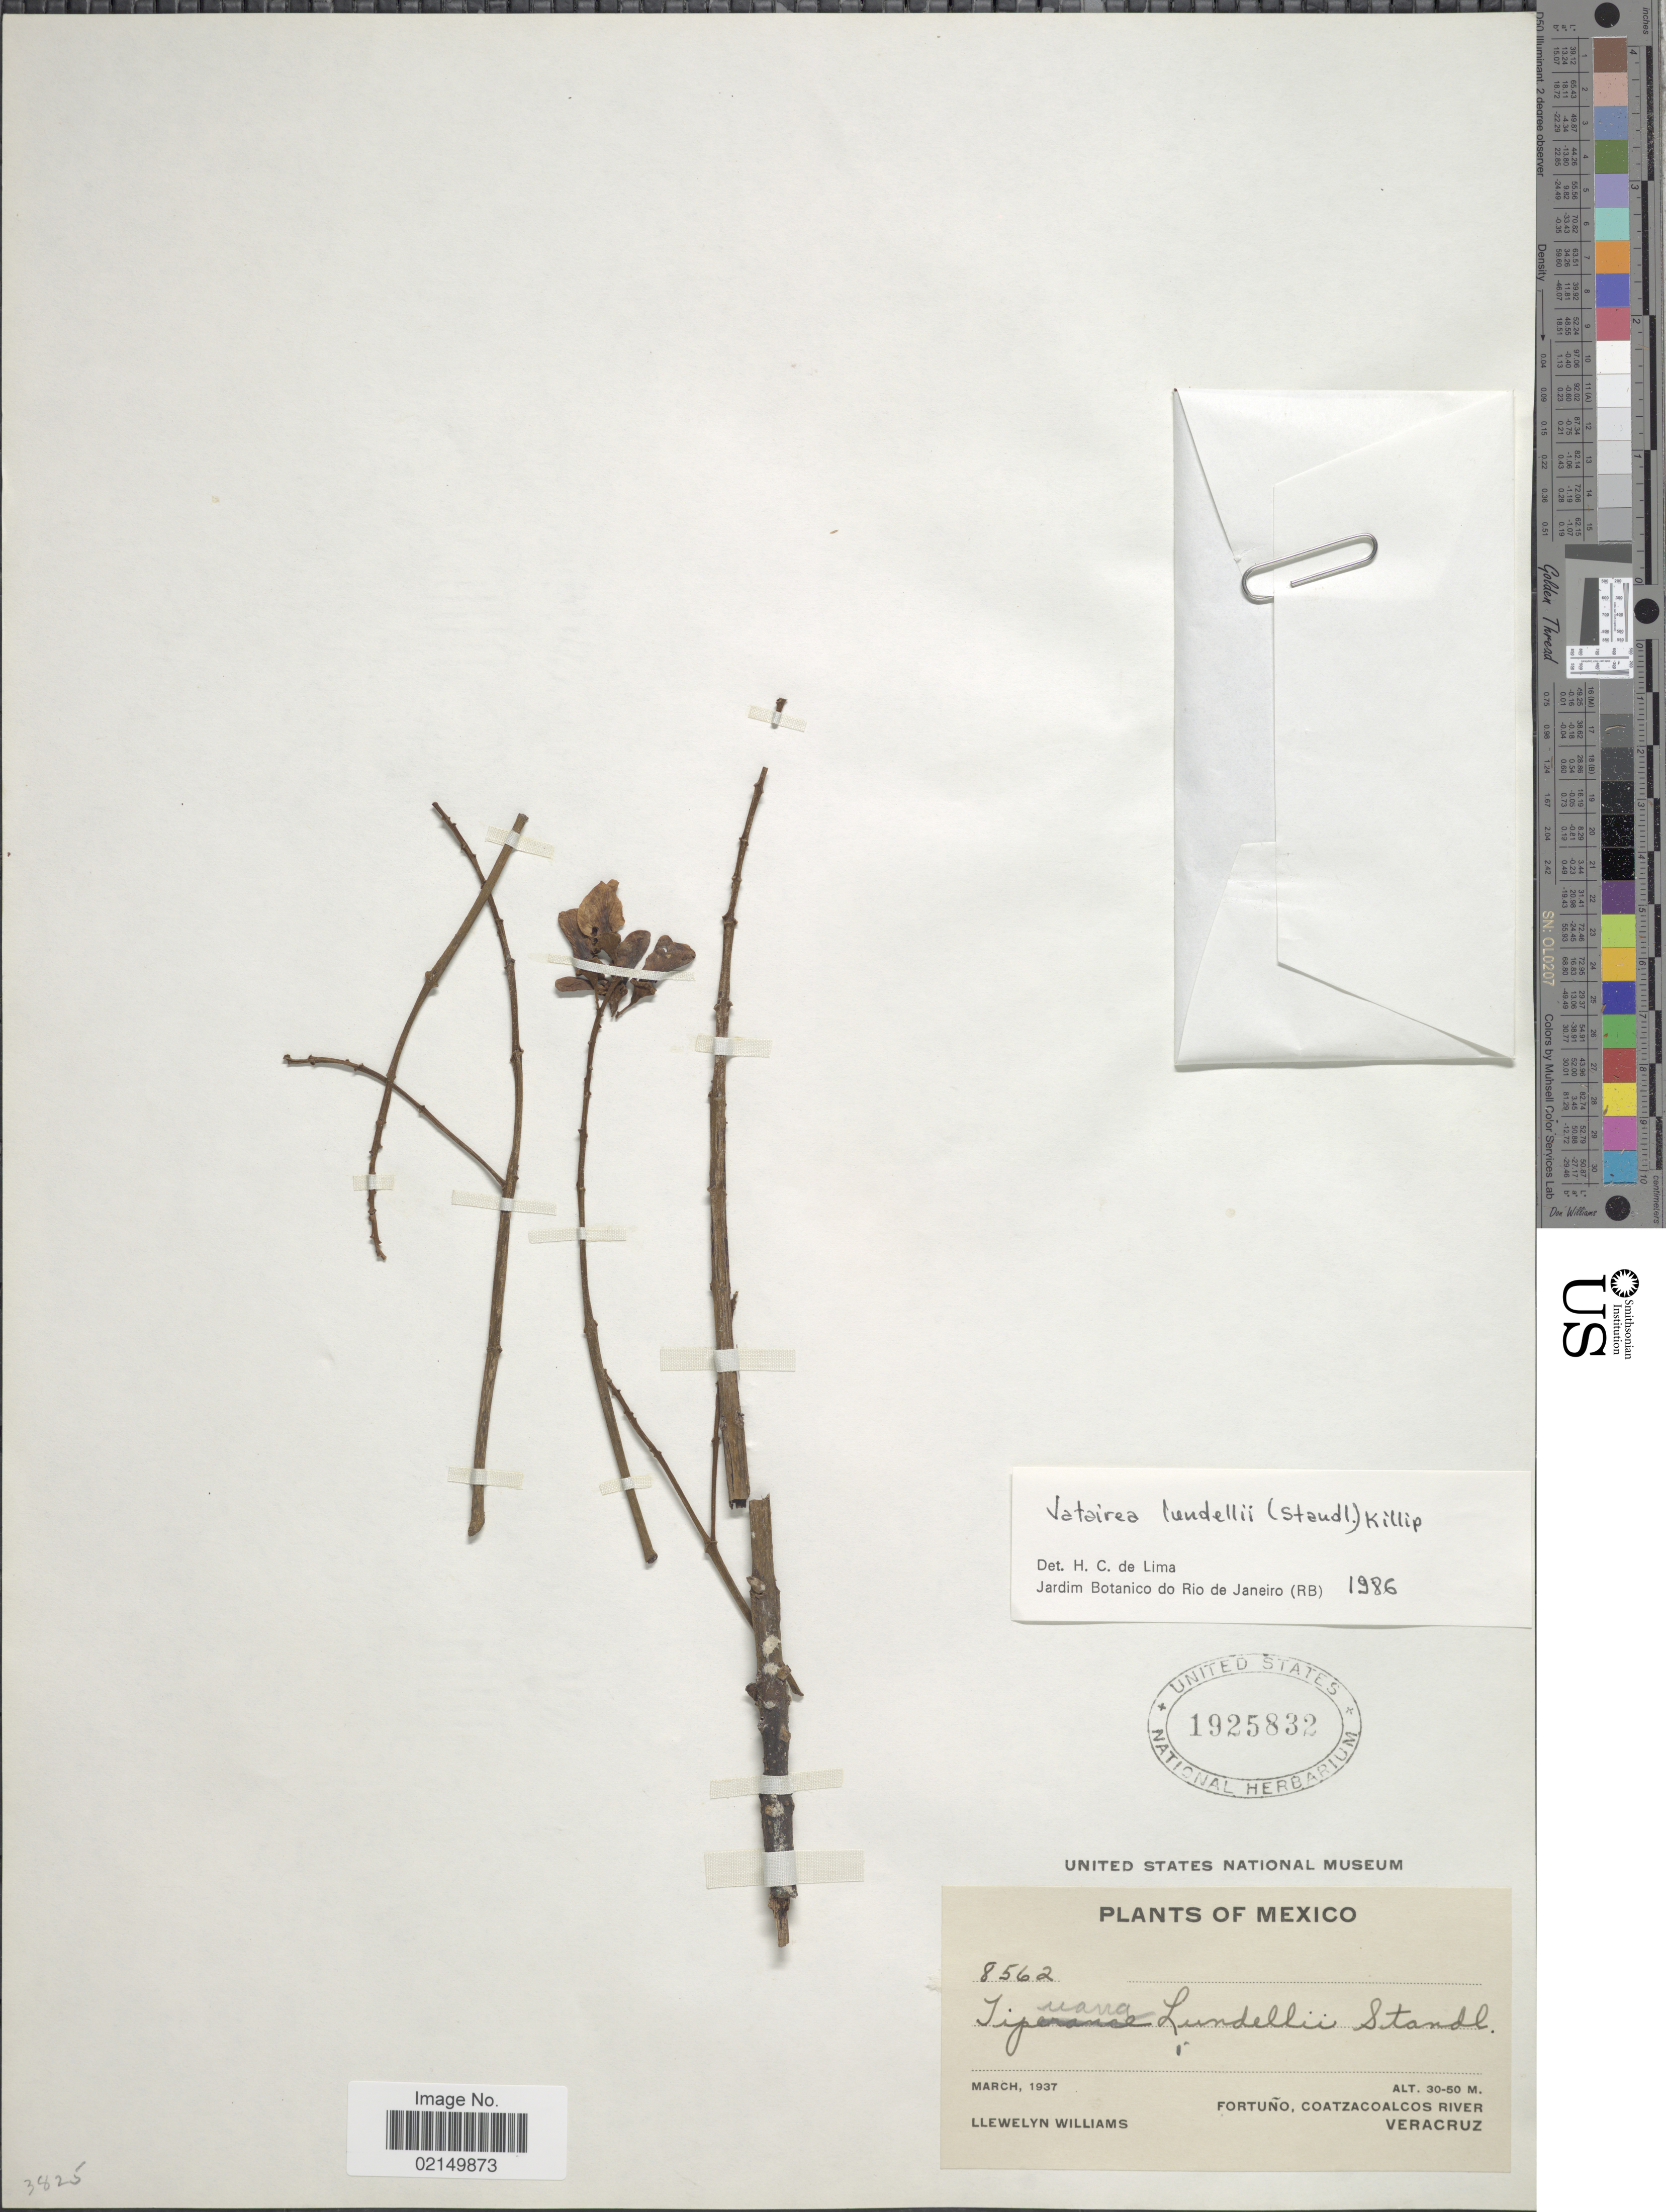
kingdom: Plantae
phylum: Tracheophyta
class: Magnoliopsida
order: Fabales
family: Fabaceae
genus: Vatairea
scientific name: Vatairea lundellii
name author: (Standl.) Killip ex Record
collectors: Ll. Williams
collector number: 8562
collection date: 1937-03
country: Mexico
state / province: Veracruz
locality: Fortuño, Coatzacoalcos River, Veracruz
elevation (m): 30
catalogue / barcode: US 1925832